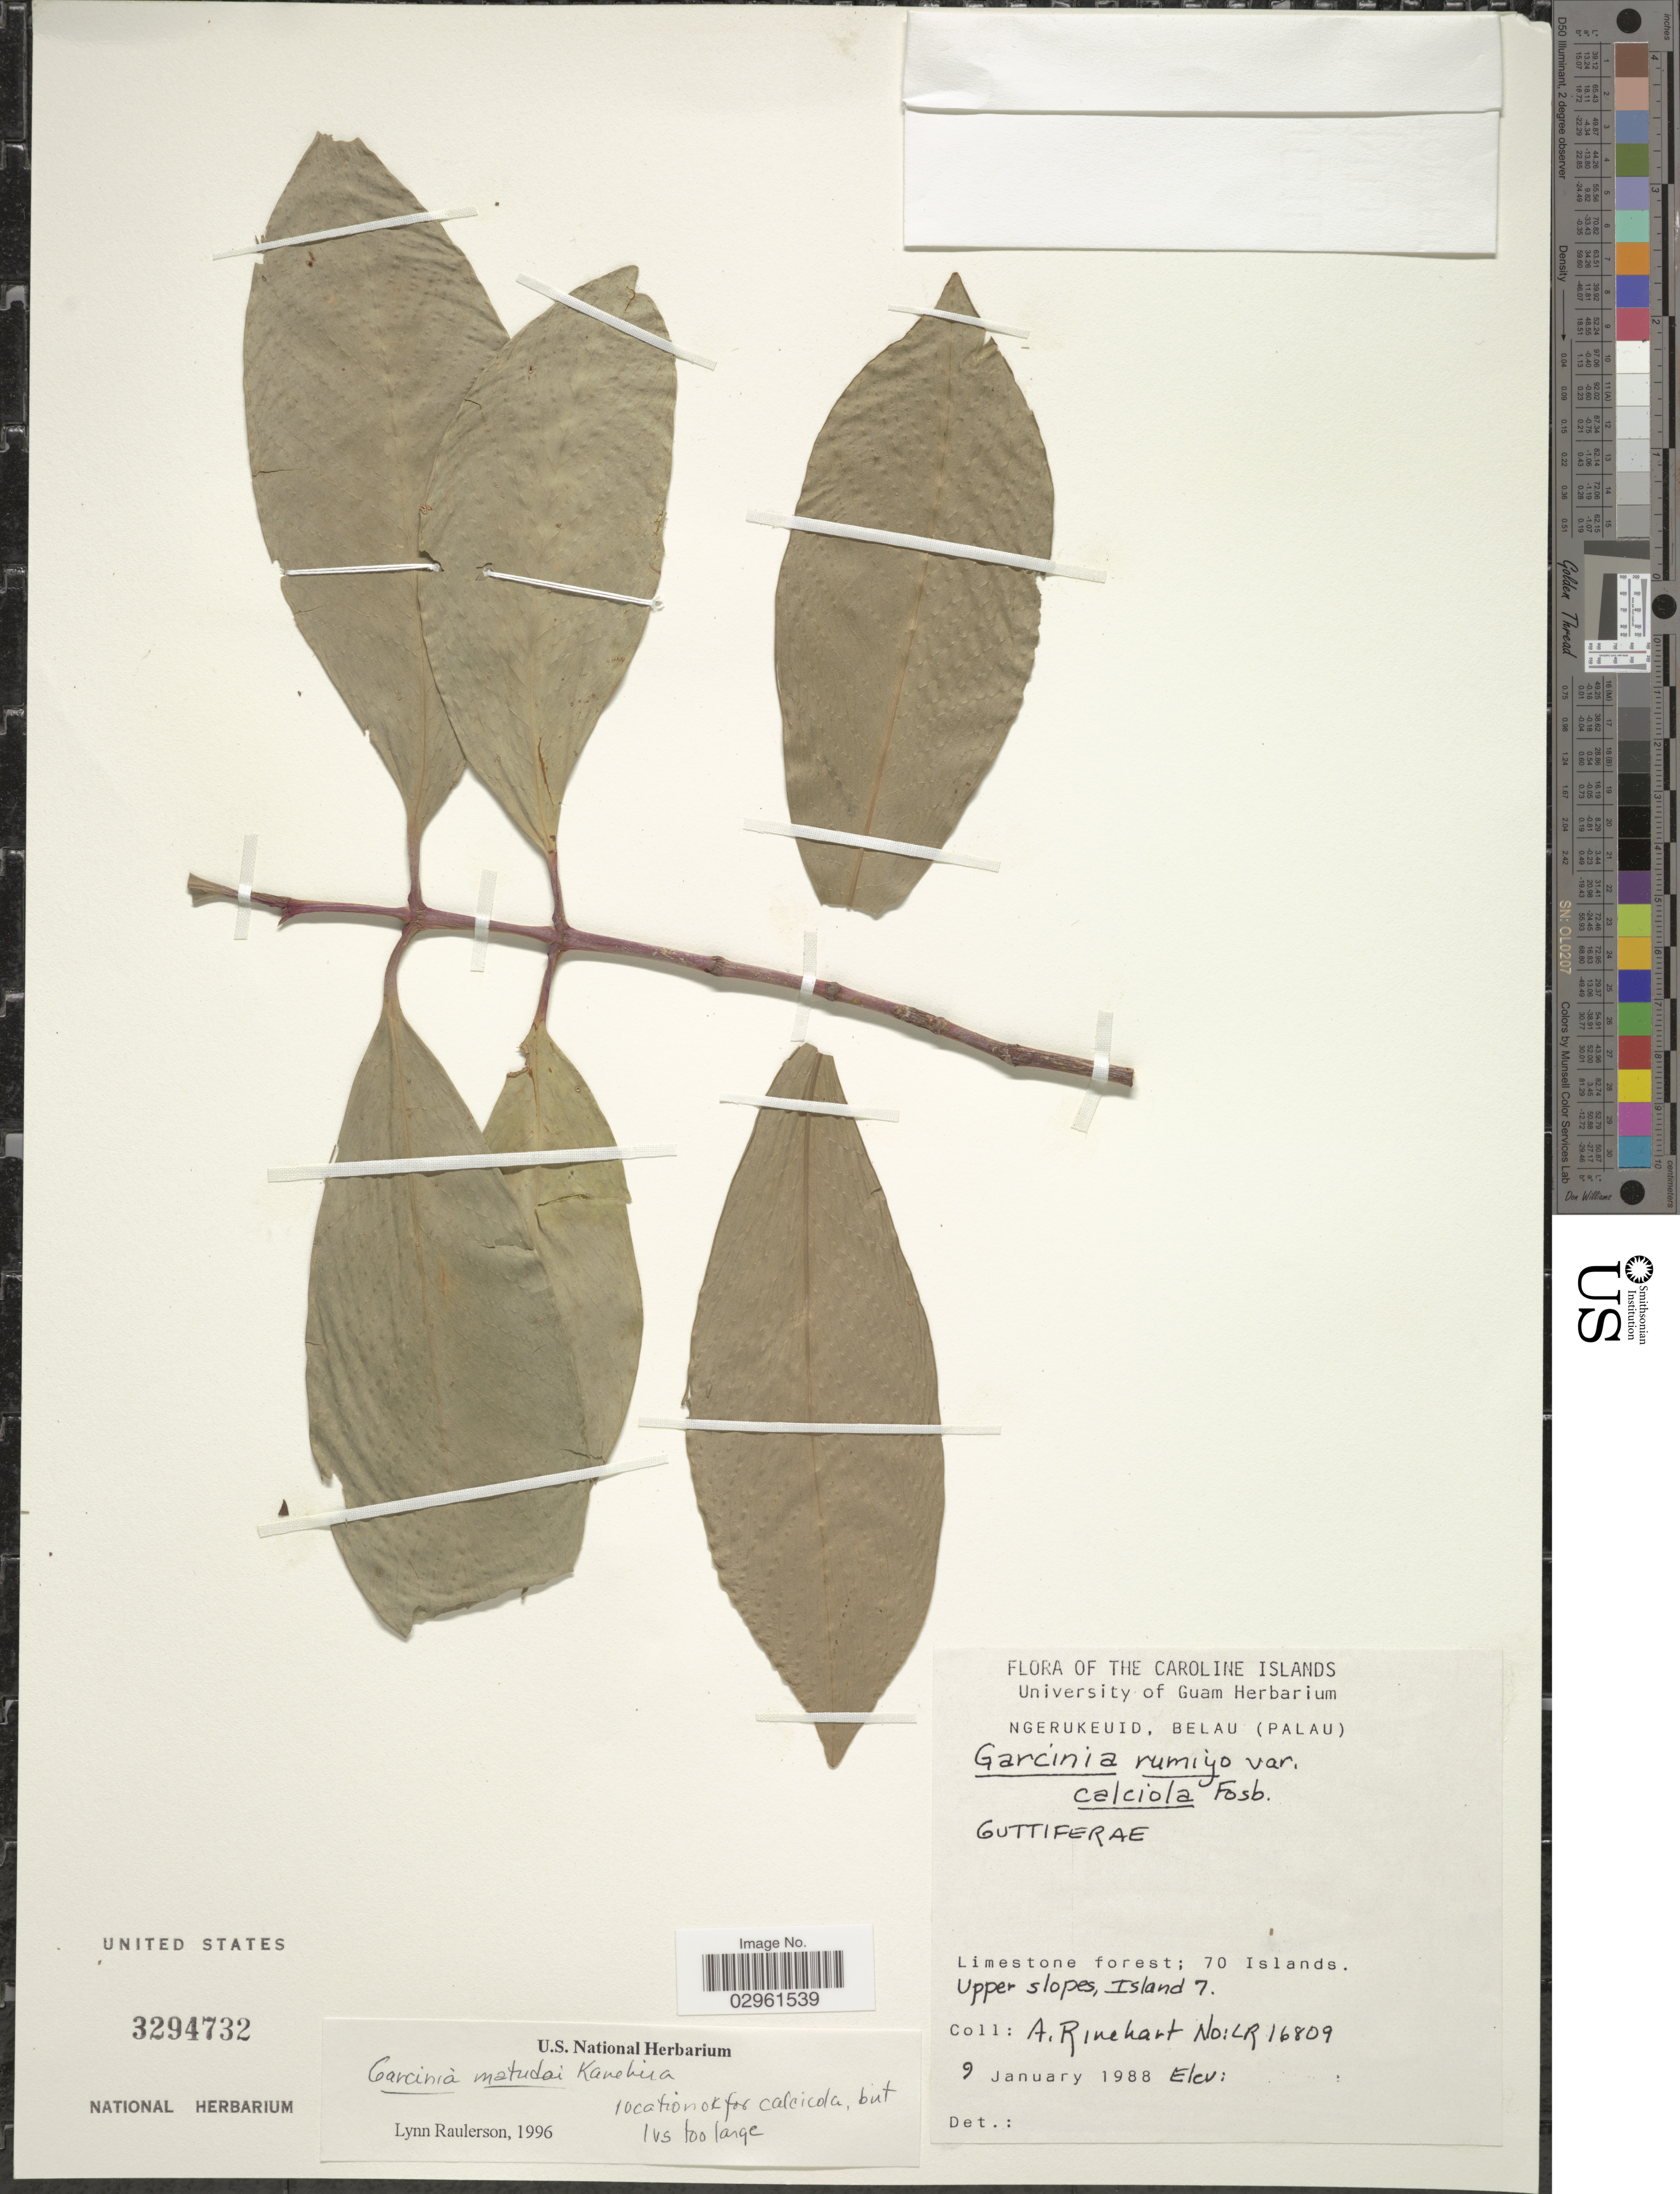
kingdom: Plantae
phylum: Tracheophyta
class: Magnoliopsida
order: Malpighiales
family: Clusiaceae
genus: Garcinia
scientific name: Garcinia matsudai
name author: Kaneh.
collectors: A. Rinehart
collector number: LR16809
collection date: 1988-01-09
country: Palau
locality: Caroline Islands, Ngerukeuid, Belau (Palau). 70 Islands. Upper slopes, Island 7.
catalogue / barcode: US 3294732